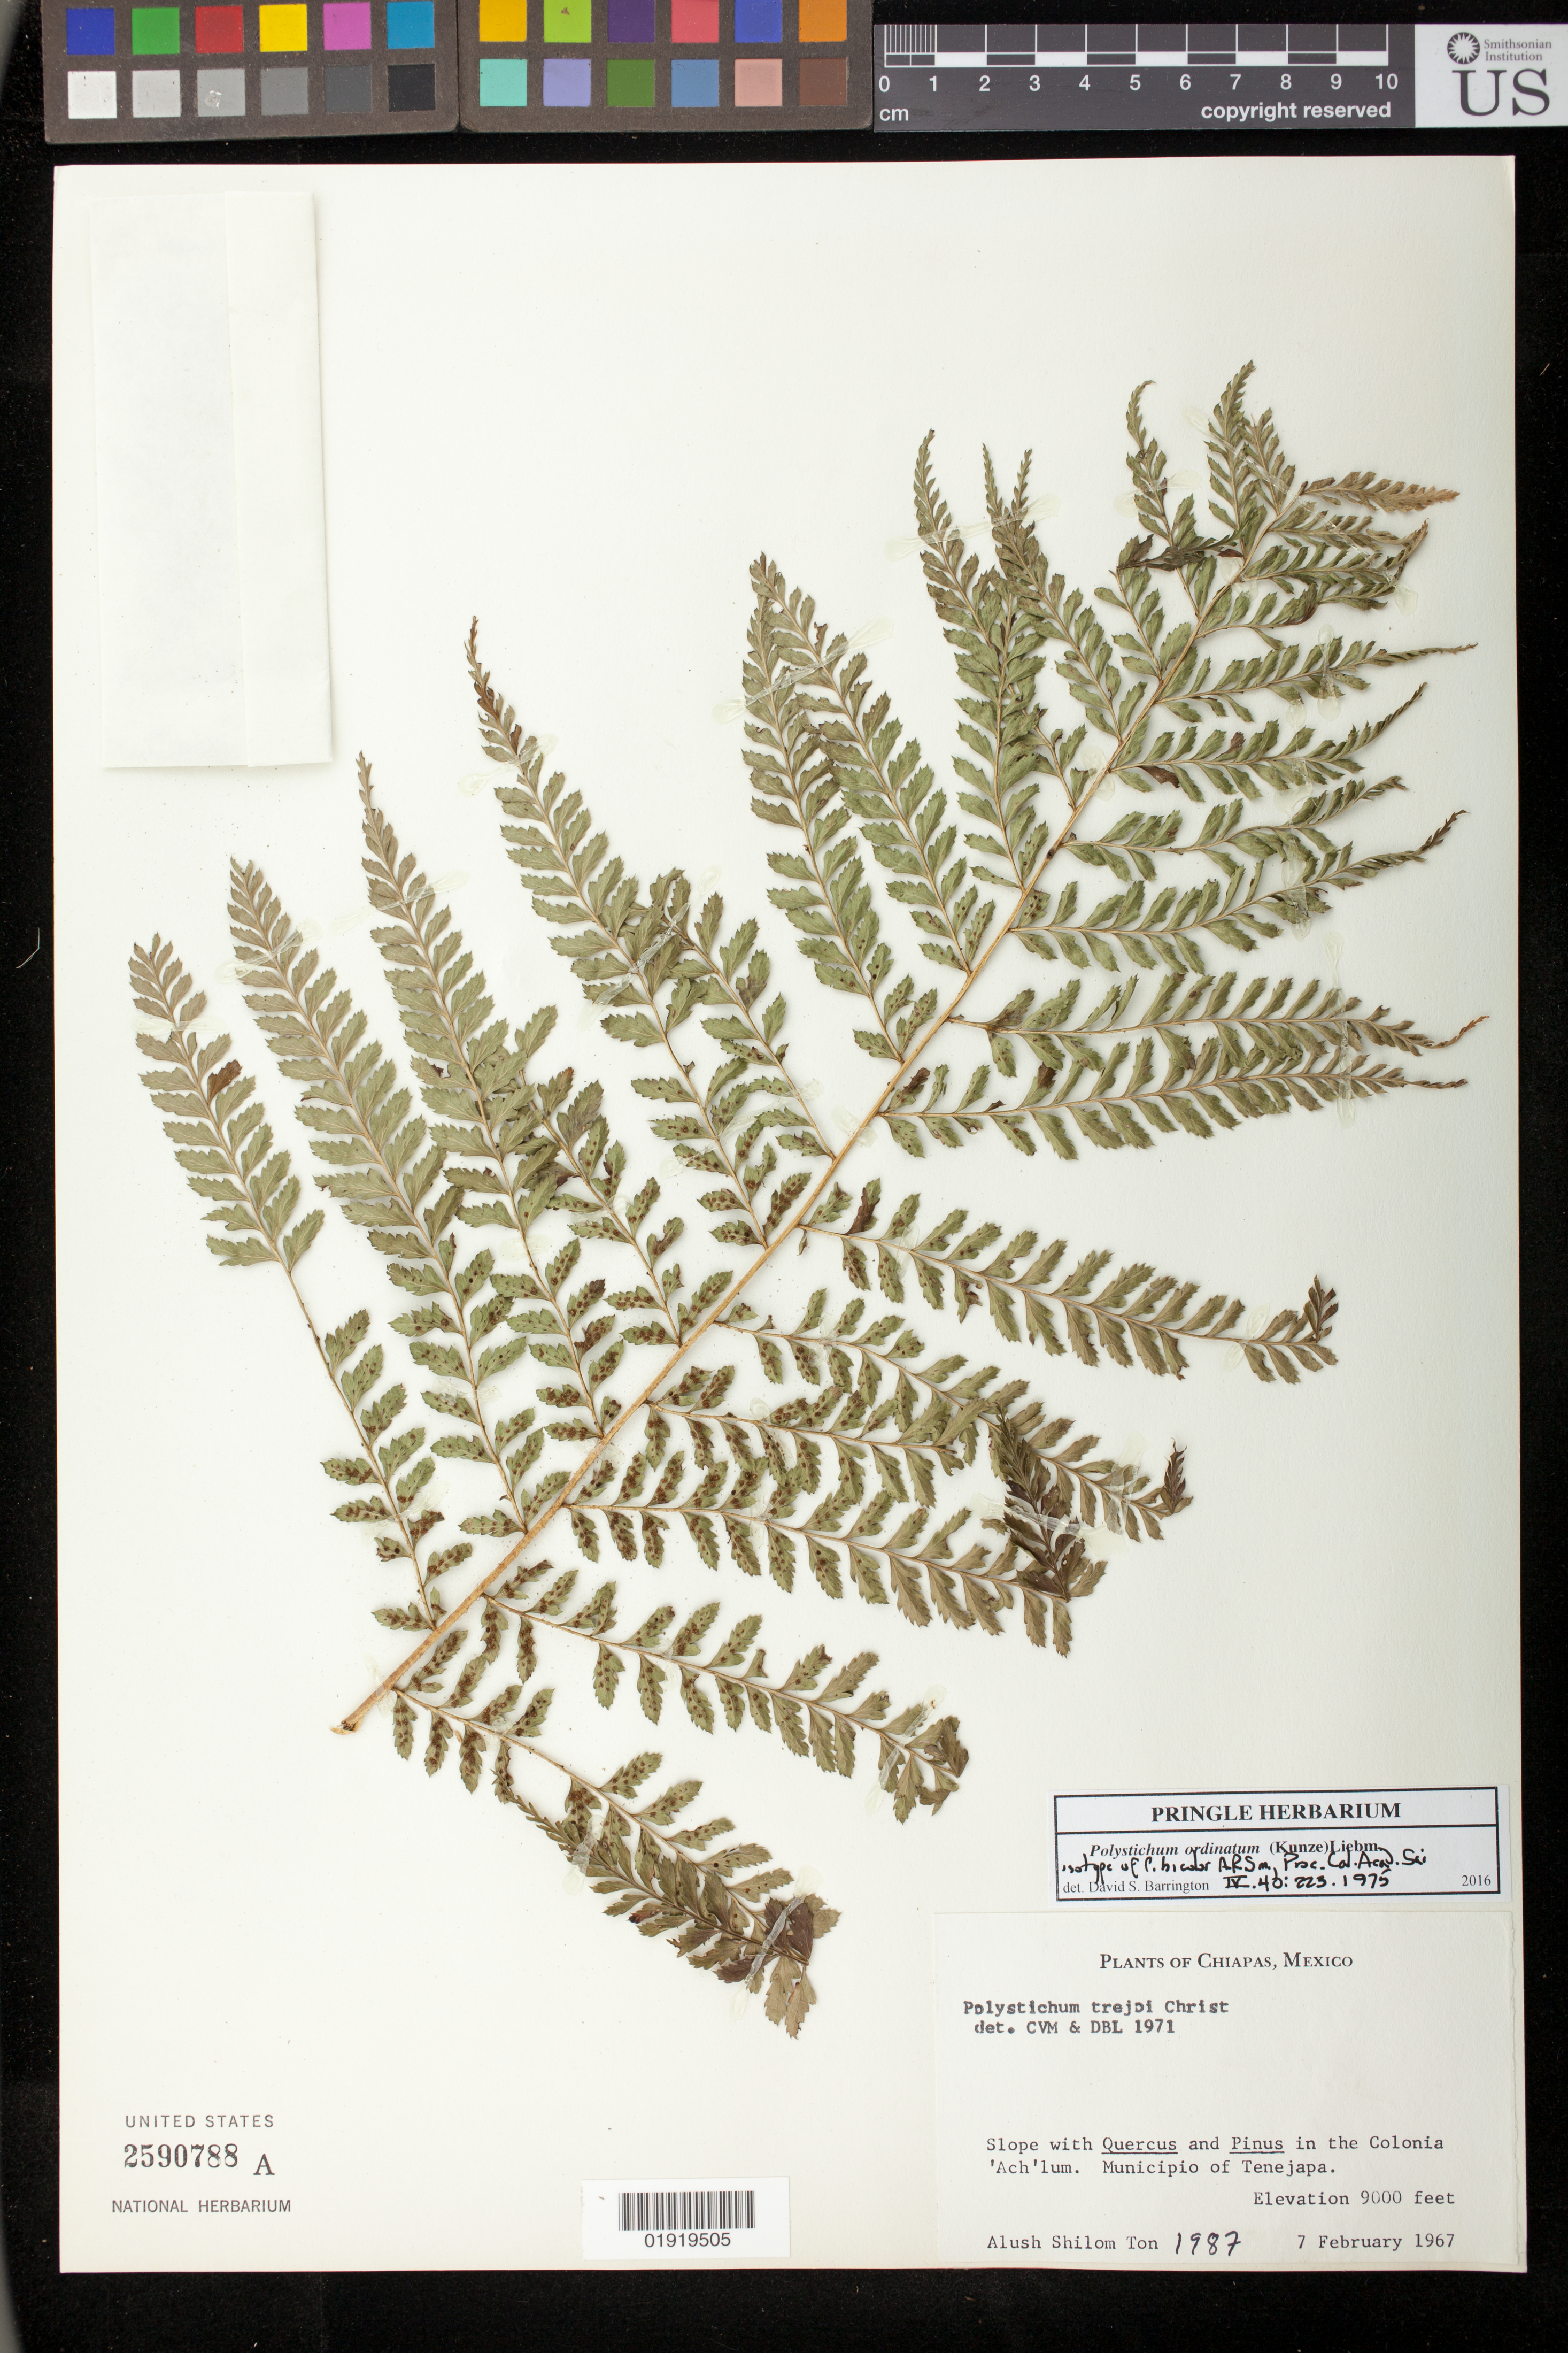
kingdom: Plantae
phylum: Tracheophyta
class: Polypodiopsida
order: Polypodiales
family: Dryopteridaceae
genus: Polystichum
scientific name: Polystichum bicolor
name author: A.R. Sm.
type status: Isotype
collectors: A. S. Ton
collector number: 1987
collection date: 1967-02-07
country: Mexico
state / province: Chiapas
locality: In the Colonia 'Ach'lum. Municipio of Tenejapa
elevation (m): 2743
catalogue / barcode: US 2590788A